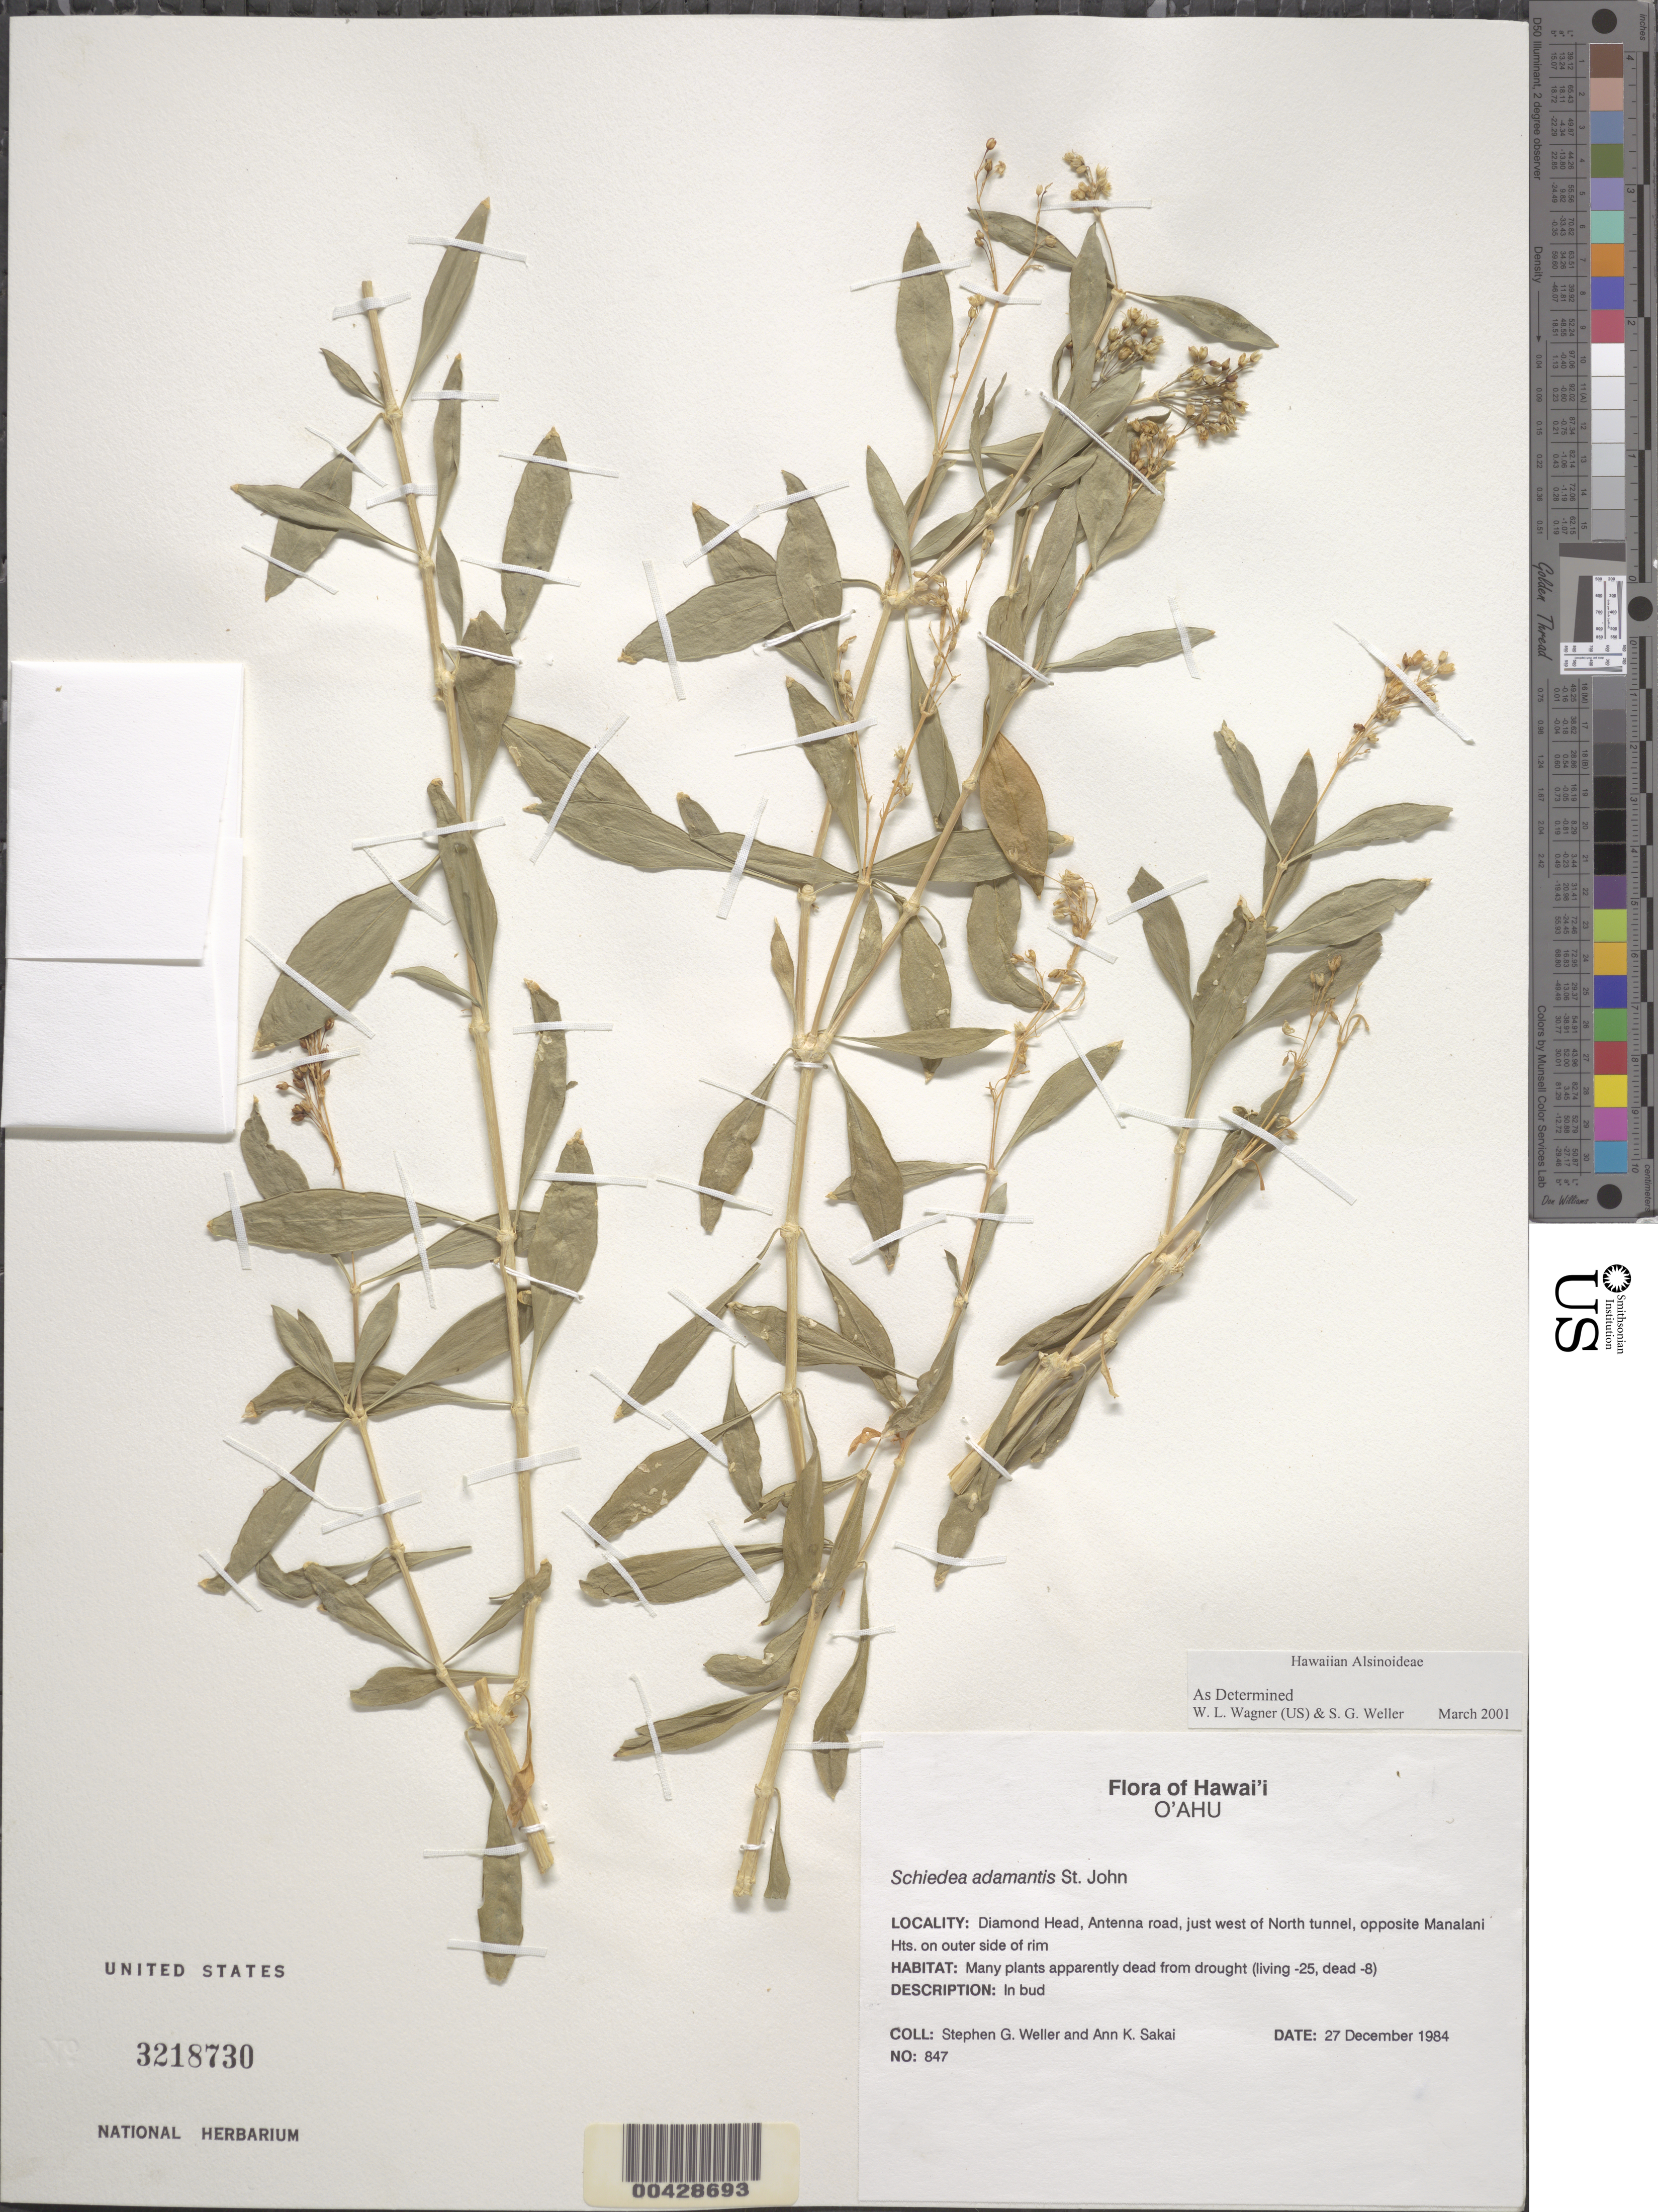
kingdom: Plantae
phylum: Tracheophyta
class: Magnoliopsida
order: Caryophyllales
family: Caryophyllaceae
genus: Schiedea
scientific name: Schiedea adamantis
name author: H. St. John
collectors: S. G. Weller & A. Sakai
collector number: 847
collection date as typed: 27 Dec 1984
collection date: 1984-12-27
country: United States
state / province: Hawaii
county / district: Honolulu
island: Oahu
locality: Diamond Head, Antenna Road, just west of North tunnel, opposite Manaiani Hts. on outer side of rim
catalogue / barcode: US 3218730